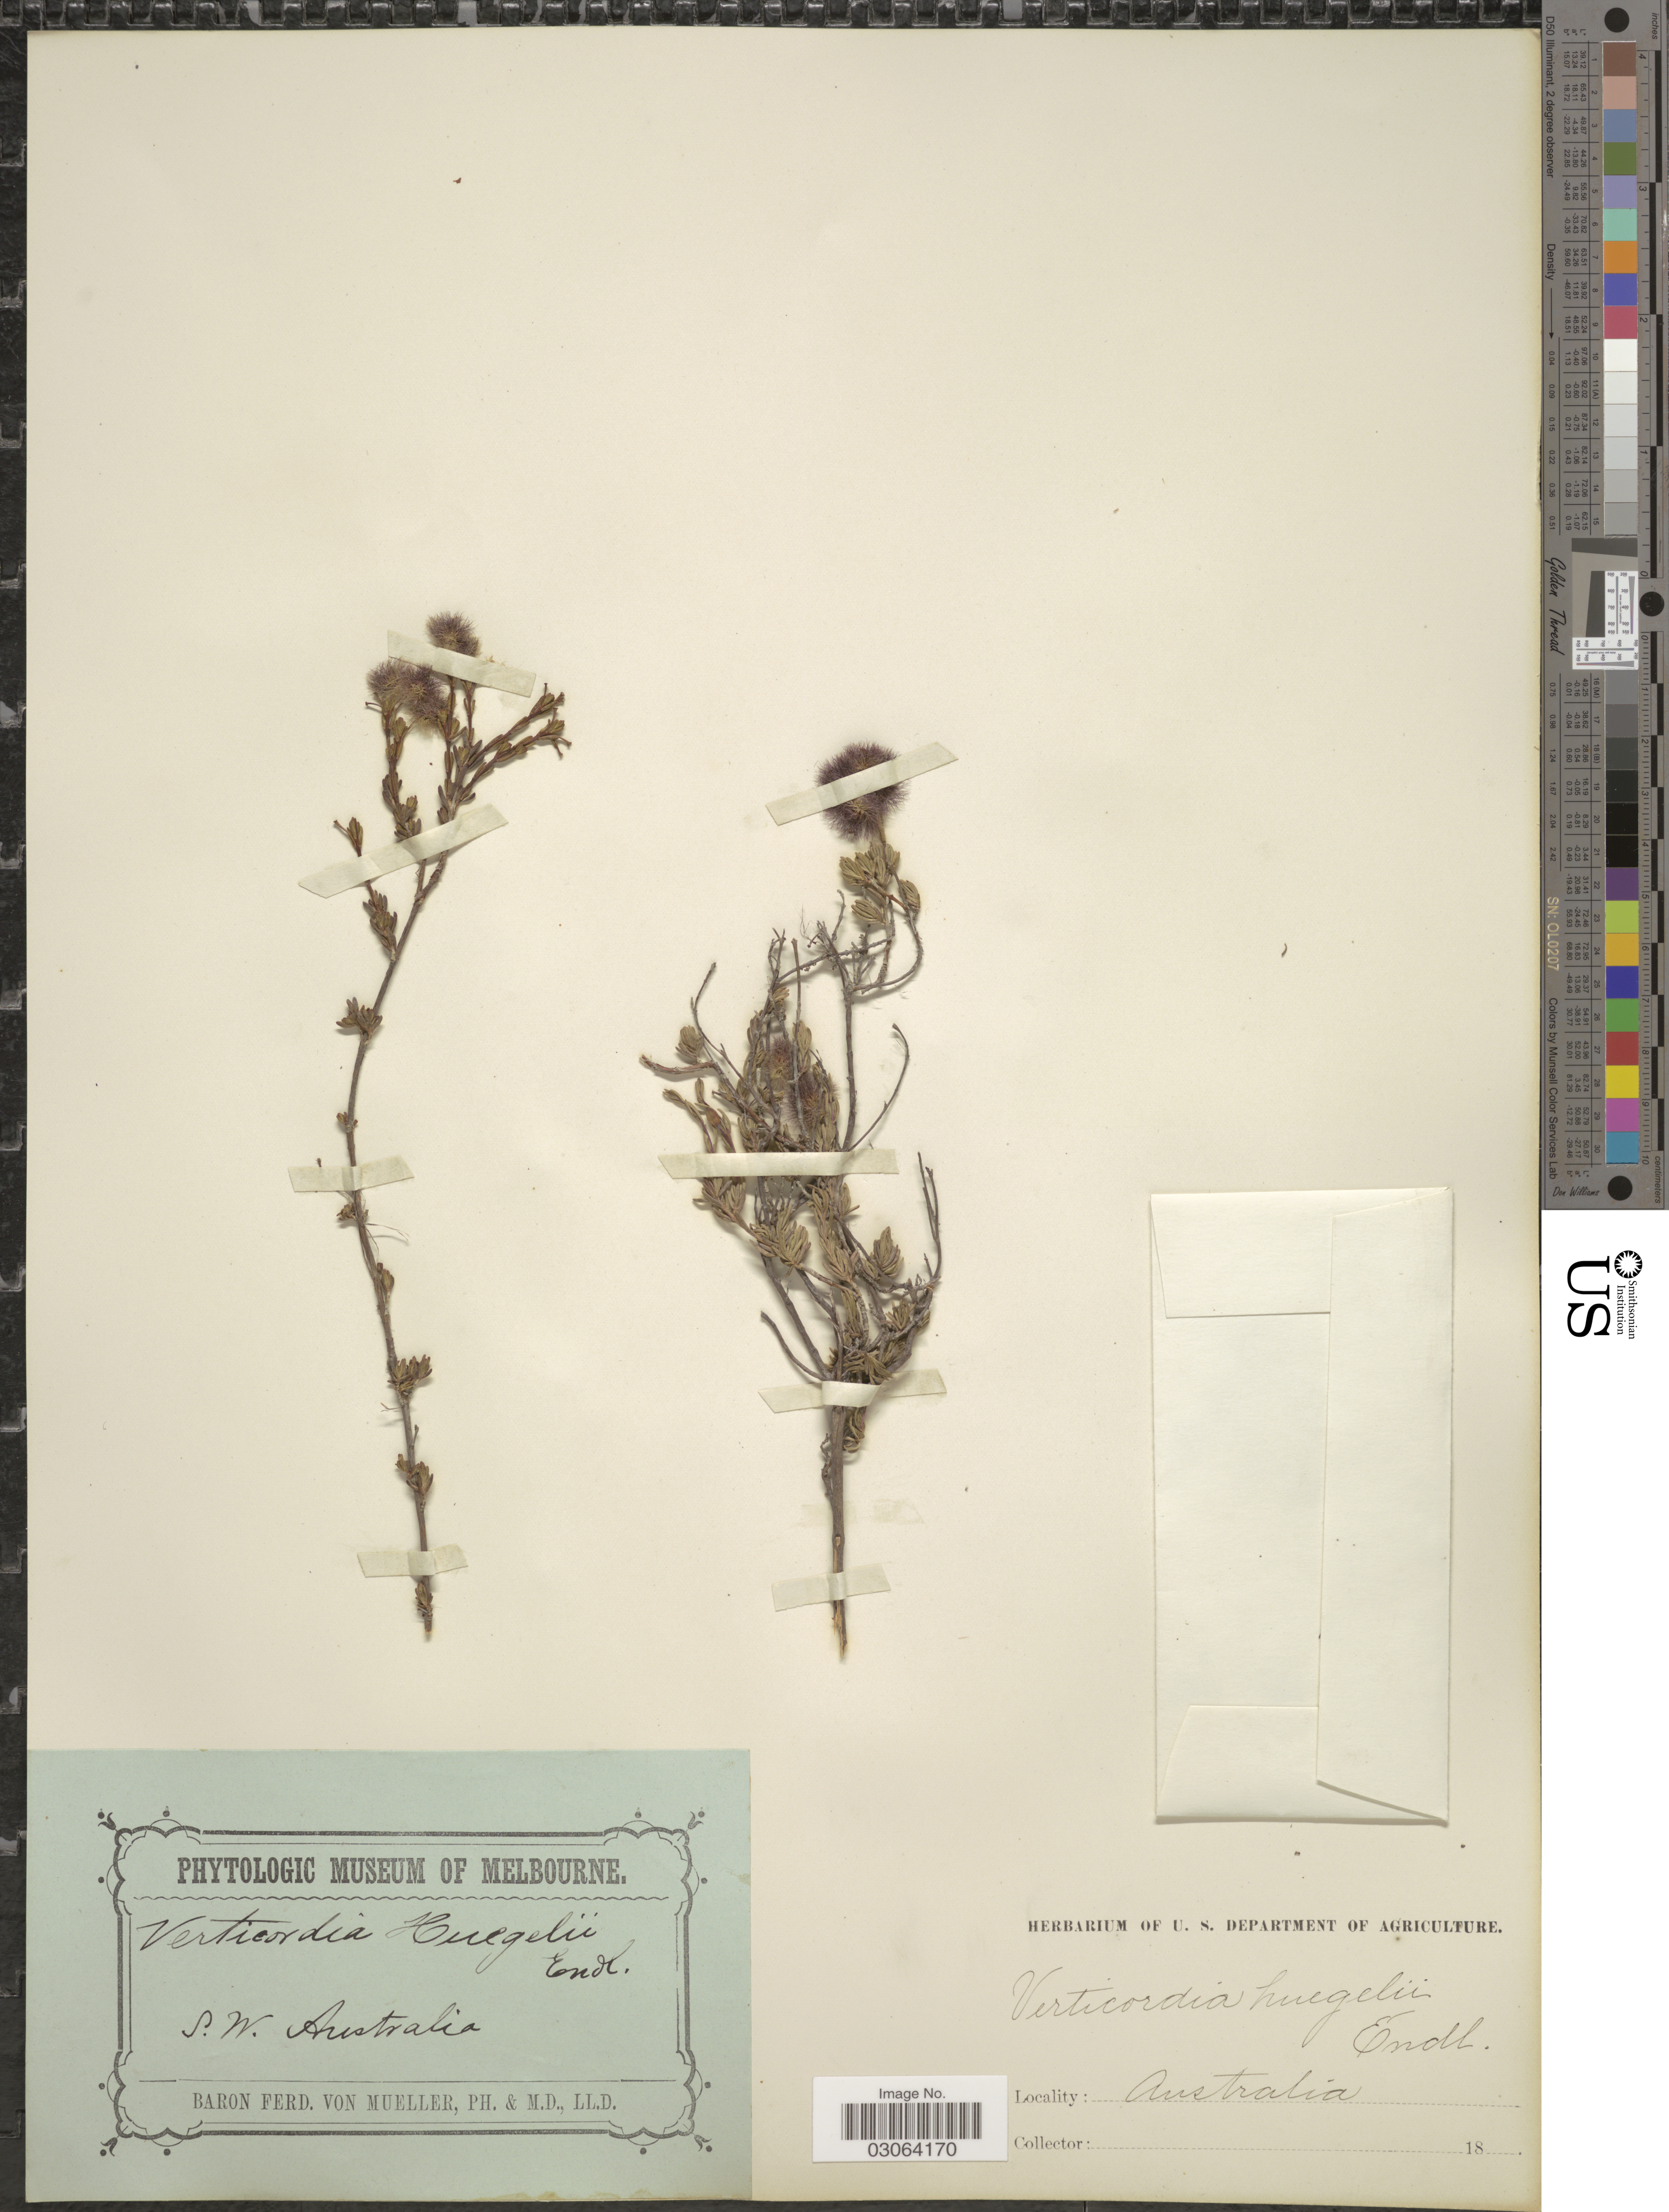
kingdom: Plantae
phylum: Tracheophyta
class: Magnoliopsida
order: Myrtales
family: Myrtaceae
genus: Verticordia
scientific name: Verticordia huegelii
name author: Endl.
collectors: F. Mueller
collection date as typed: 18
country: Australia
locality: S.W. Australia.